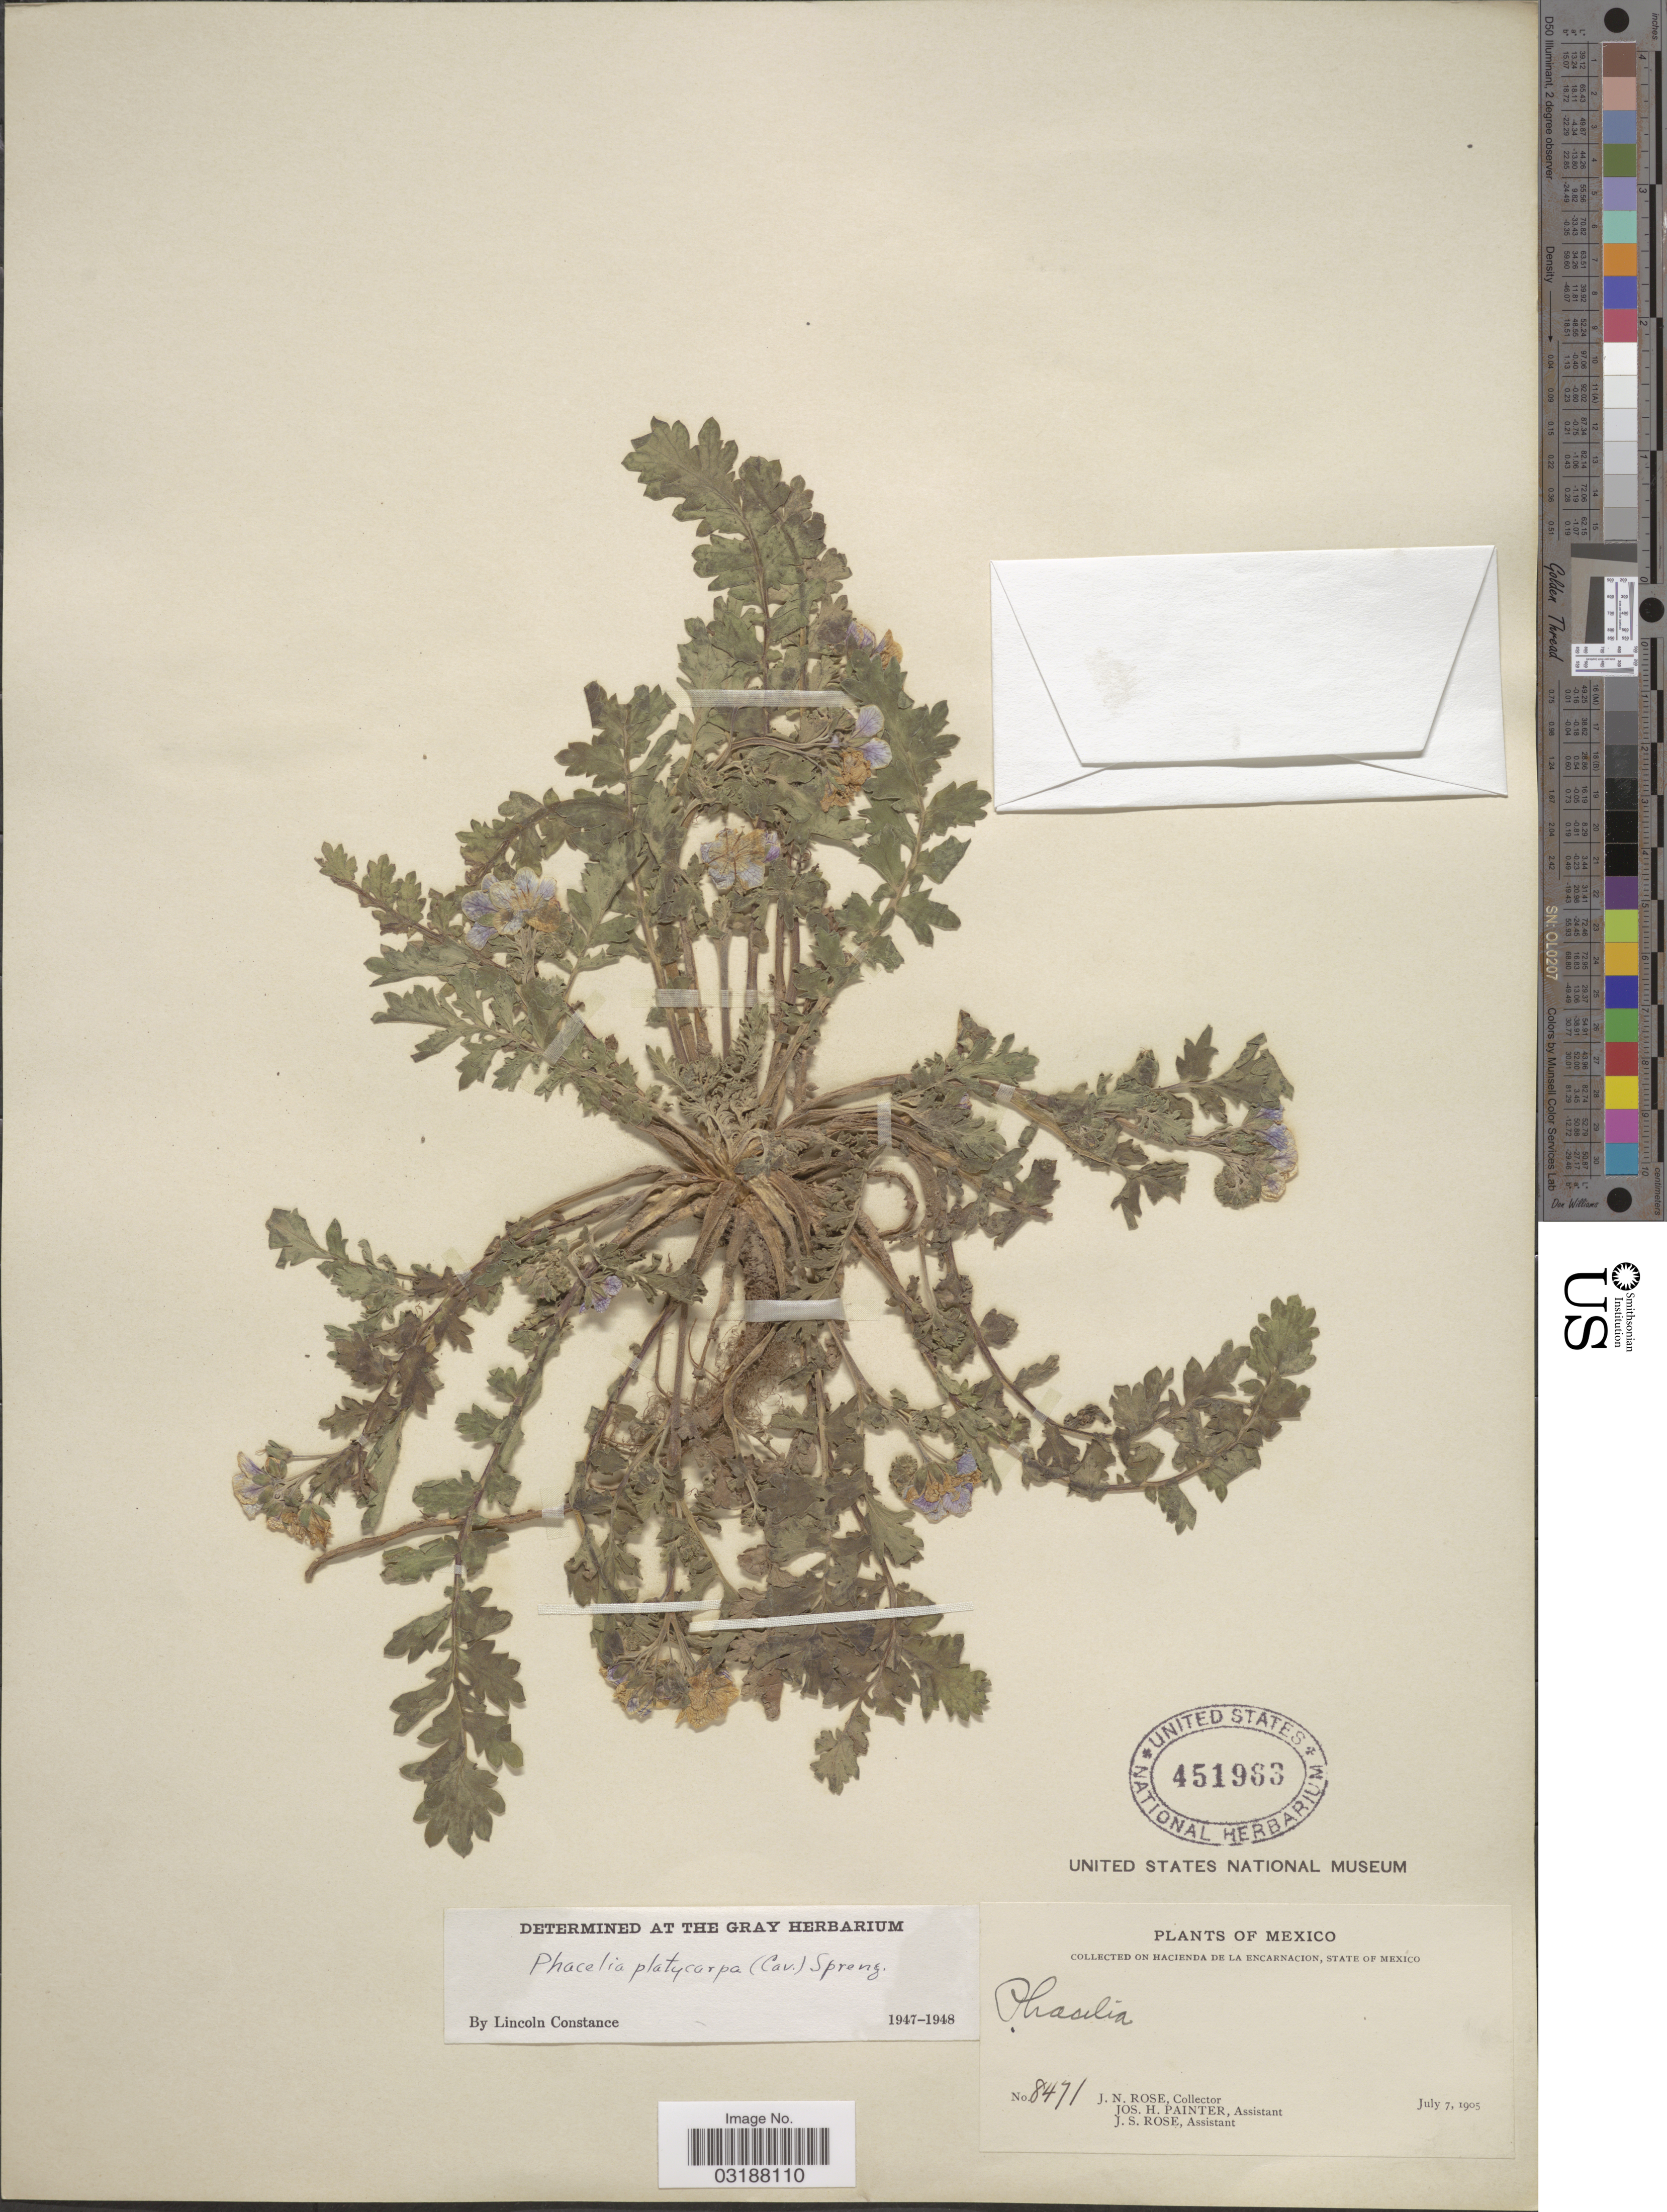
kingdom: Plantae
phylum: Tracheophyta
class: Magnoliopsida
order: Boraginales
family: Hydrophyllaceae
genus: Phacelia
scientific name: Phacelia platycarpa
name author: (Cav.) Spreng.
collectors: J. N. Rose, J. H. Painter & J. S. Rose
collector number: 8471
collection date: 1905-07-07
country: Mexico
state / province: México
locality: On Hacienda De La Encarnacion, State of Mexico.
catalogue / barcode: US 451963